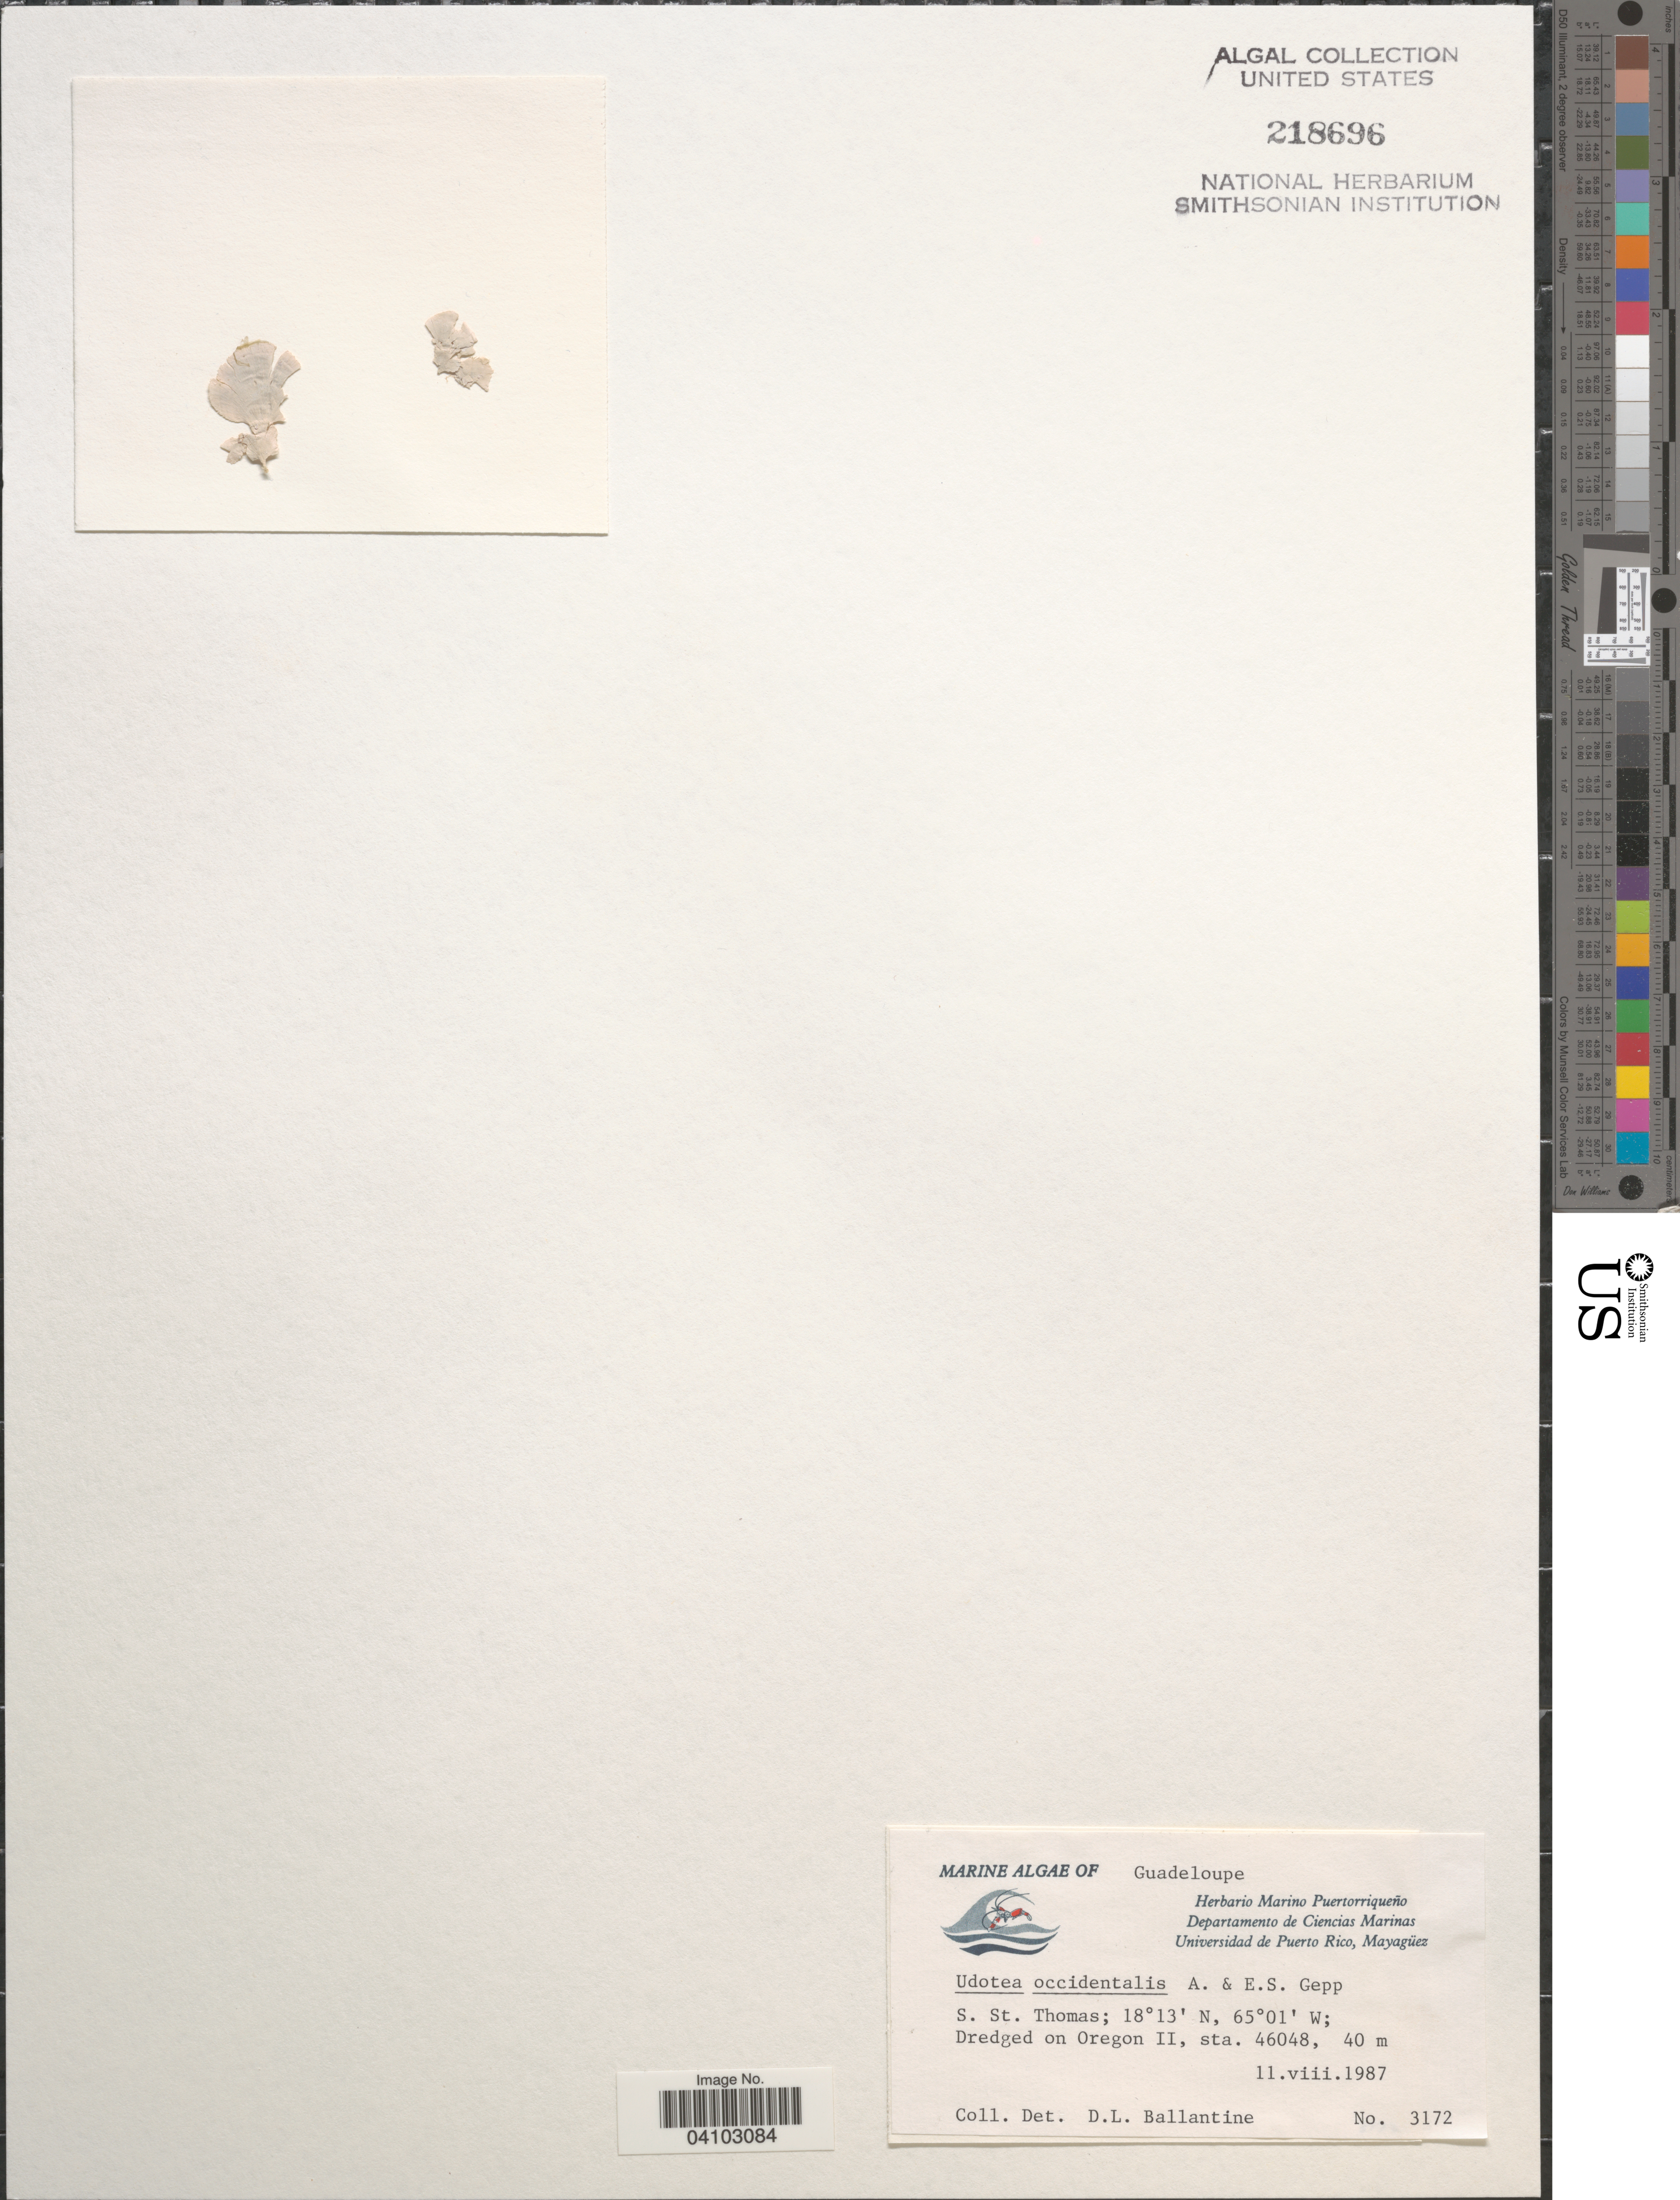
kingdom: Plantae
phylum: Chlorophyta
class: Ulvophyceae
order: Bryopsidales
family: Udoteaceae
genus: Udotea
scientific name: Udotea occidentalis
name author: A. Gepp & E. Gepp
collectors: D.L. Ballantine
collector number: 3172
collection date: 1987-08-11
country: Guadeloupe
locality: S. St. Thomas; Dredged on Oregon II, sta. 46048.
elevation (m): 40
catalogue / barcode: US 218696